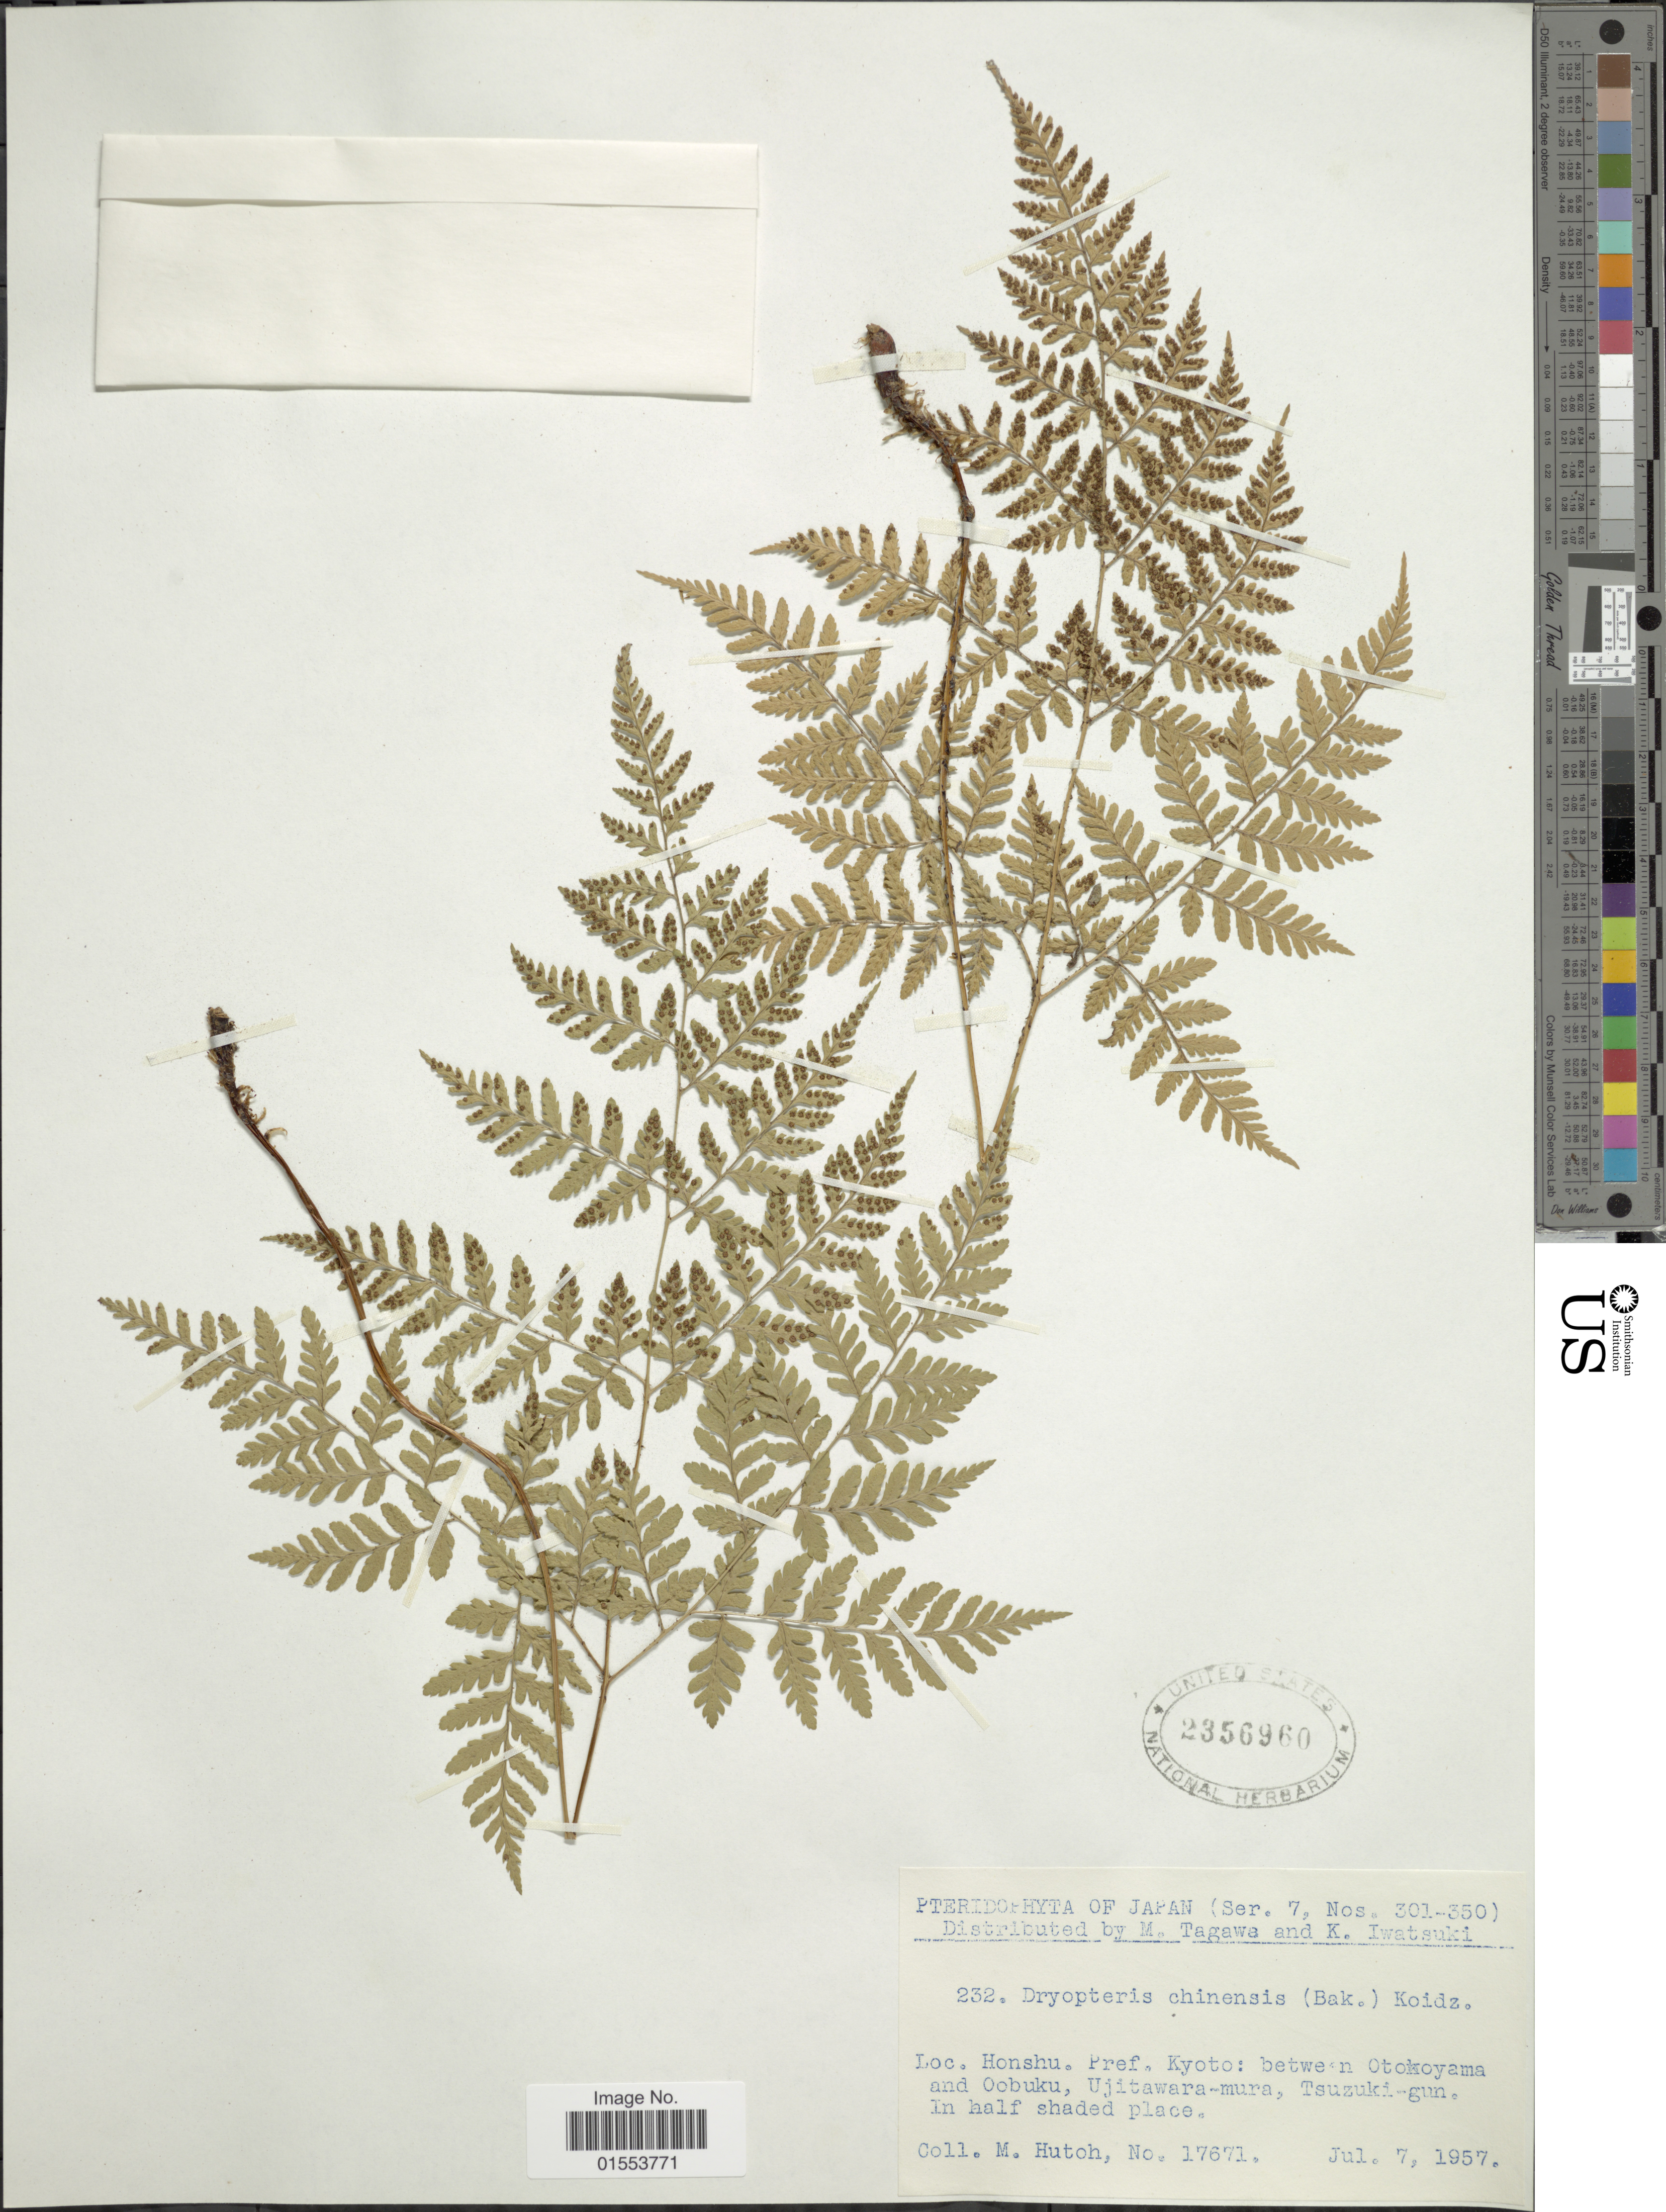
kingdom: Plantae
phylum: Tracheophyta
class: Polypodiopsida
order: Polypodiales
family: Dryopteridaceae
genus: Dryopteris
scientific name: Dryopteris chinensis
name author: (Baker) Koidz.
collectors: M. Hutoh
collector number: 17671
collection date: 1957-07-07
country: Japan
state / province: Kyoto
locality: Japan, Honshu. Pref. Kyoto: between Otokoyama and oobuku, Ujitawara-mura, Tsuzuki-gun.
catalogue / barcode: US 2356960